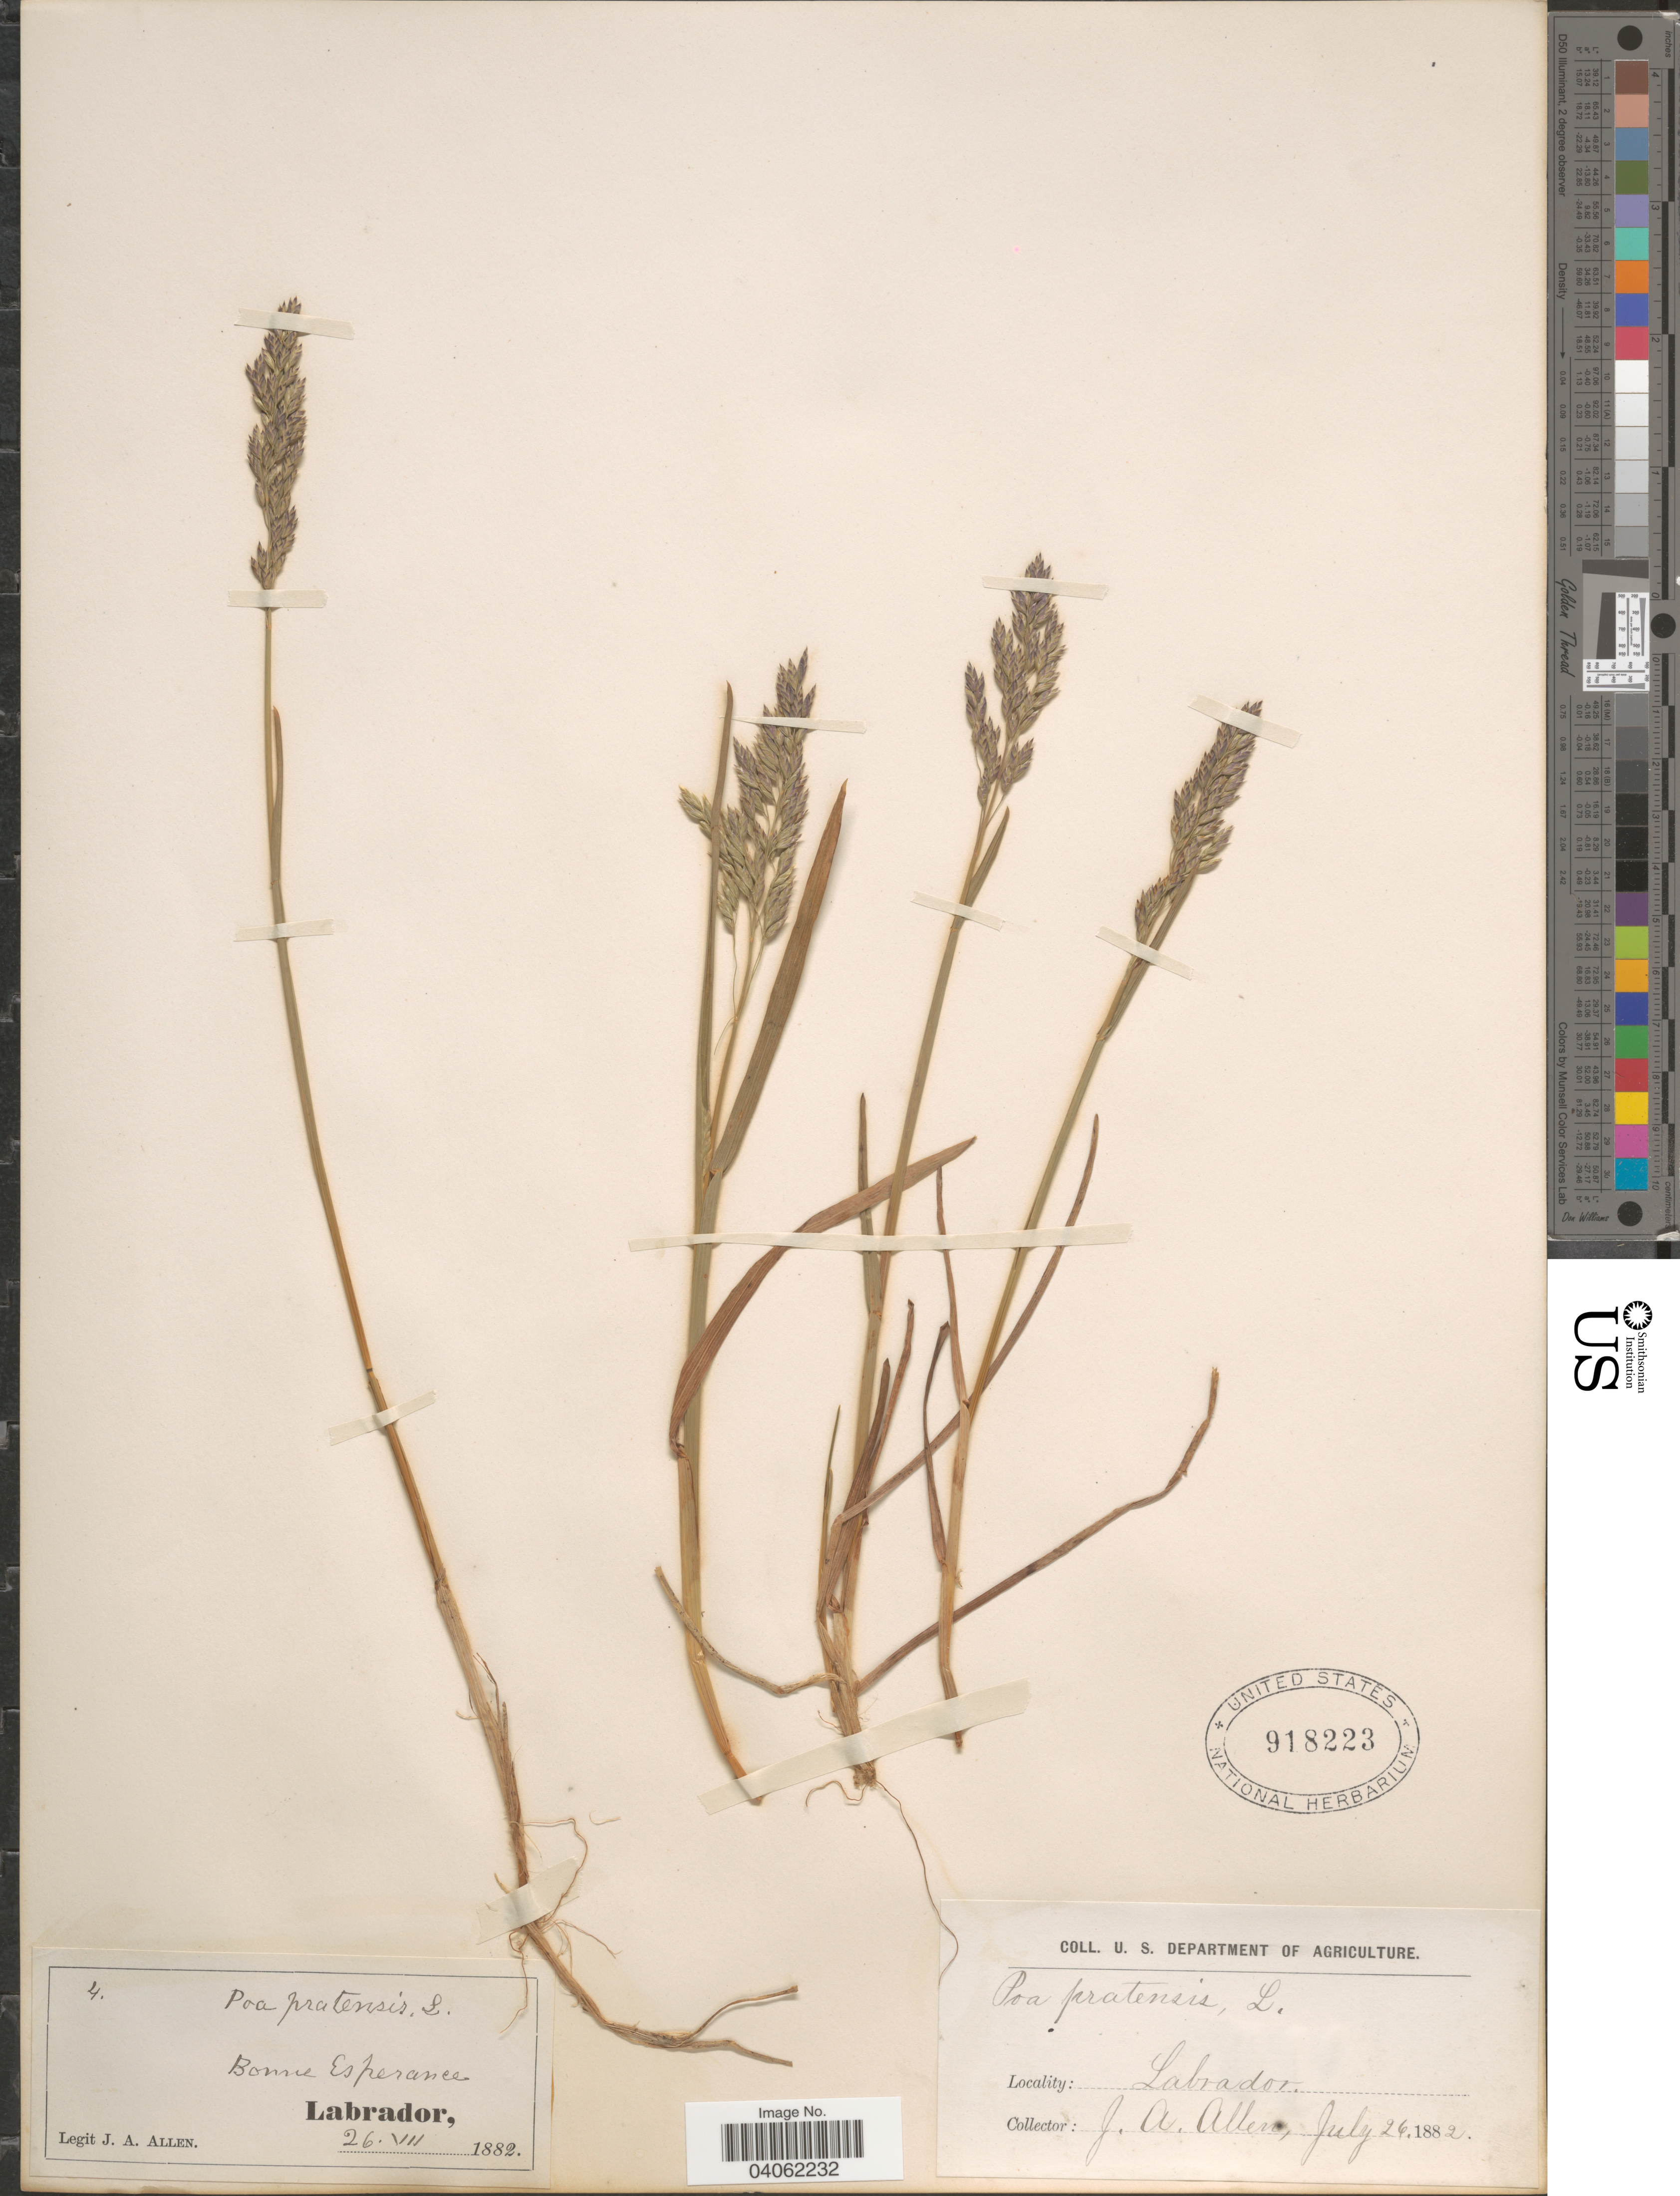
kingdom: Plantae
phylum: Tracheophyta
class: Liliopsida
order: Poales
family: Poaceae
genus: Poa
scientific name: Poa pratensis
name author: L.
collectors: J. Allen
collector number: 4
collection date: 1882-07-26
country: Canada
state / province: Newfoundland and Labrador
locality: Labrador. Bonne Esperance.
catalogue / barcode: US 918223